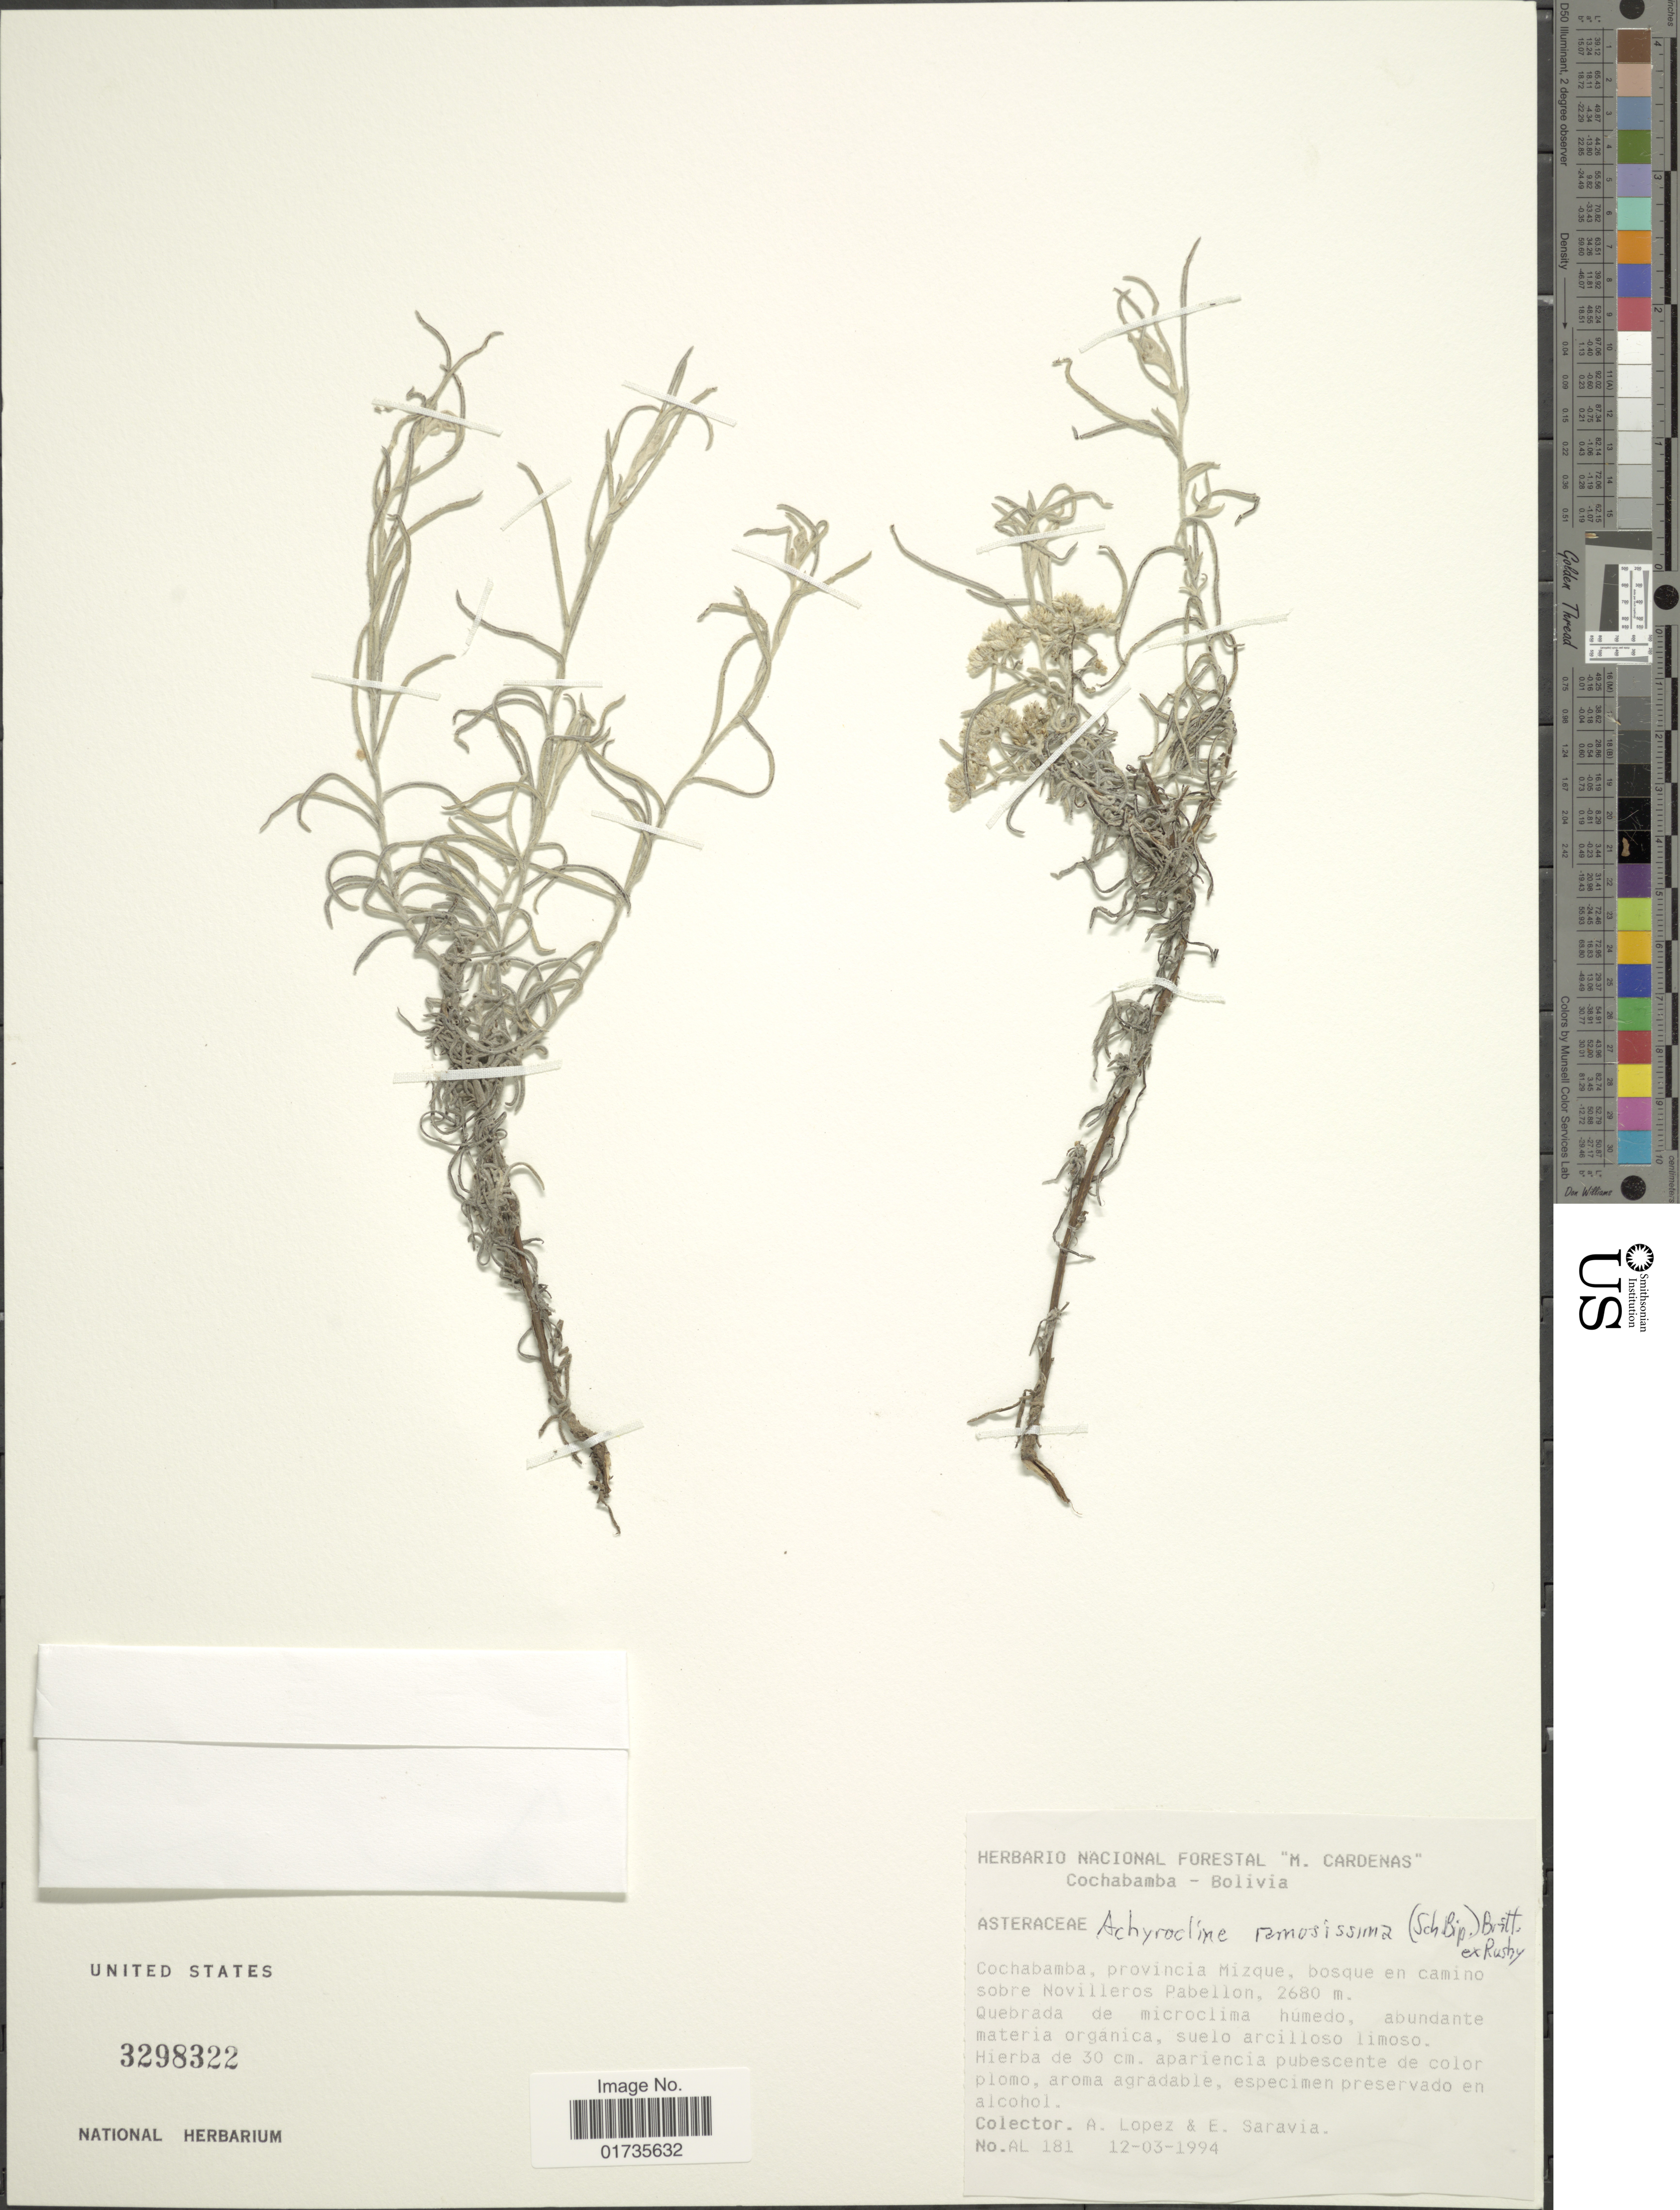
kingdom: Plantae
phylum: Tracheophyta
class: Magnoliopsida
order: Asterales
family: Asteraceae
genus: Achyrocline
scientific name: Achyrocline ramosissima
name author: (Sch. Bip.) Britton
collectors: A. Lopez & E. Saravia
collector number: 181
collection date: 1994-03-12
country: Bolivia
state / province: Cochabamba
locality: Cochabamba, provincia Mizque, bosque en camino sobre Novilleros Pabellon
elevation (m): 2680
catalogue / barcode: US 3298322